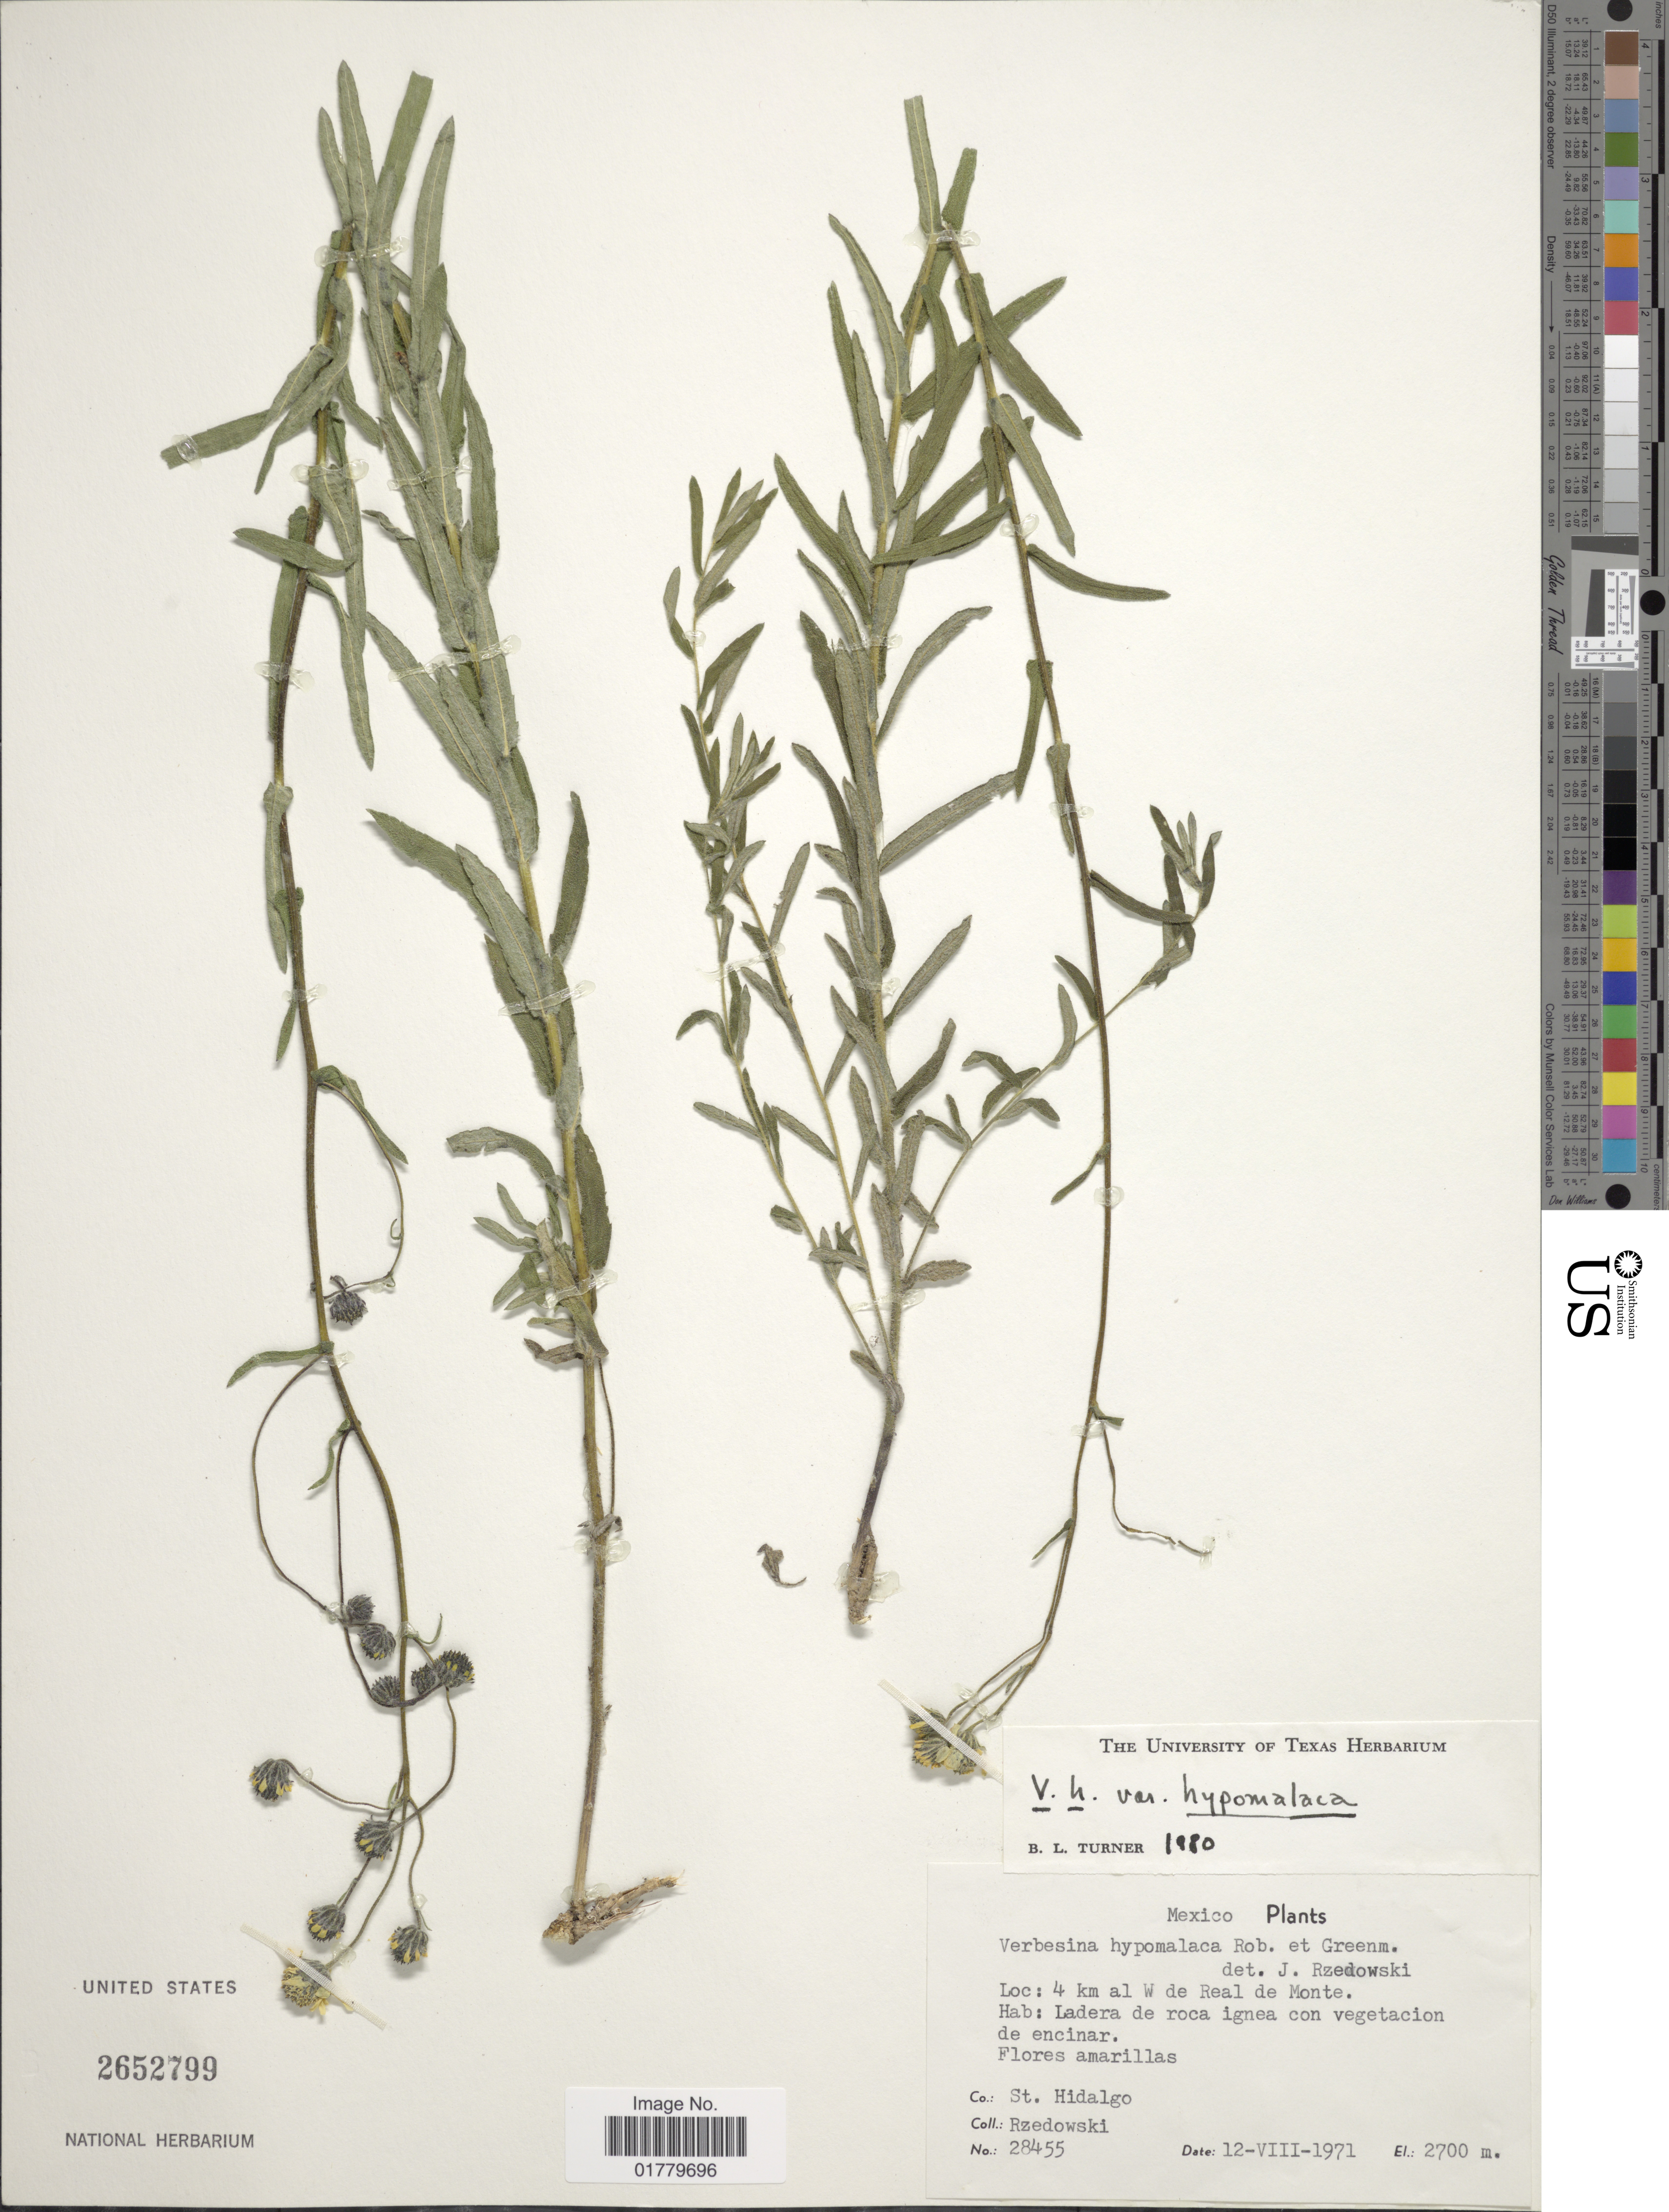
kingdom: Plantae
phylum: Tracheophyta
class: Magnoliopsida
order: Asterales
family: Asteraceae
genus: Verbesina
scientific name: Verbesina hypomalaca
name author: B.L. Rob. & Greenm.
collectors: Rzedowski, --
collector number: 28455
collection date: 1971-08-12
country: Mexico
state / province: Hidalgo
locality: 4 km al W de Real de Monte. St. Hidalgo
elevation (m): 2700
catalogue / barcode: US 2652799